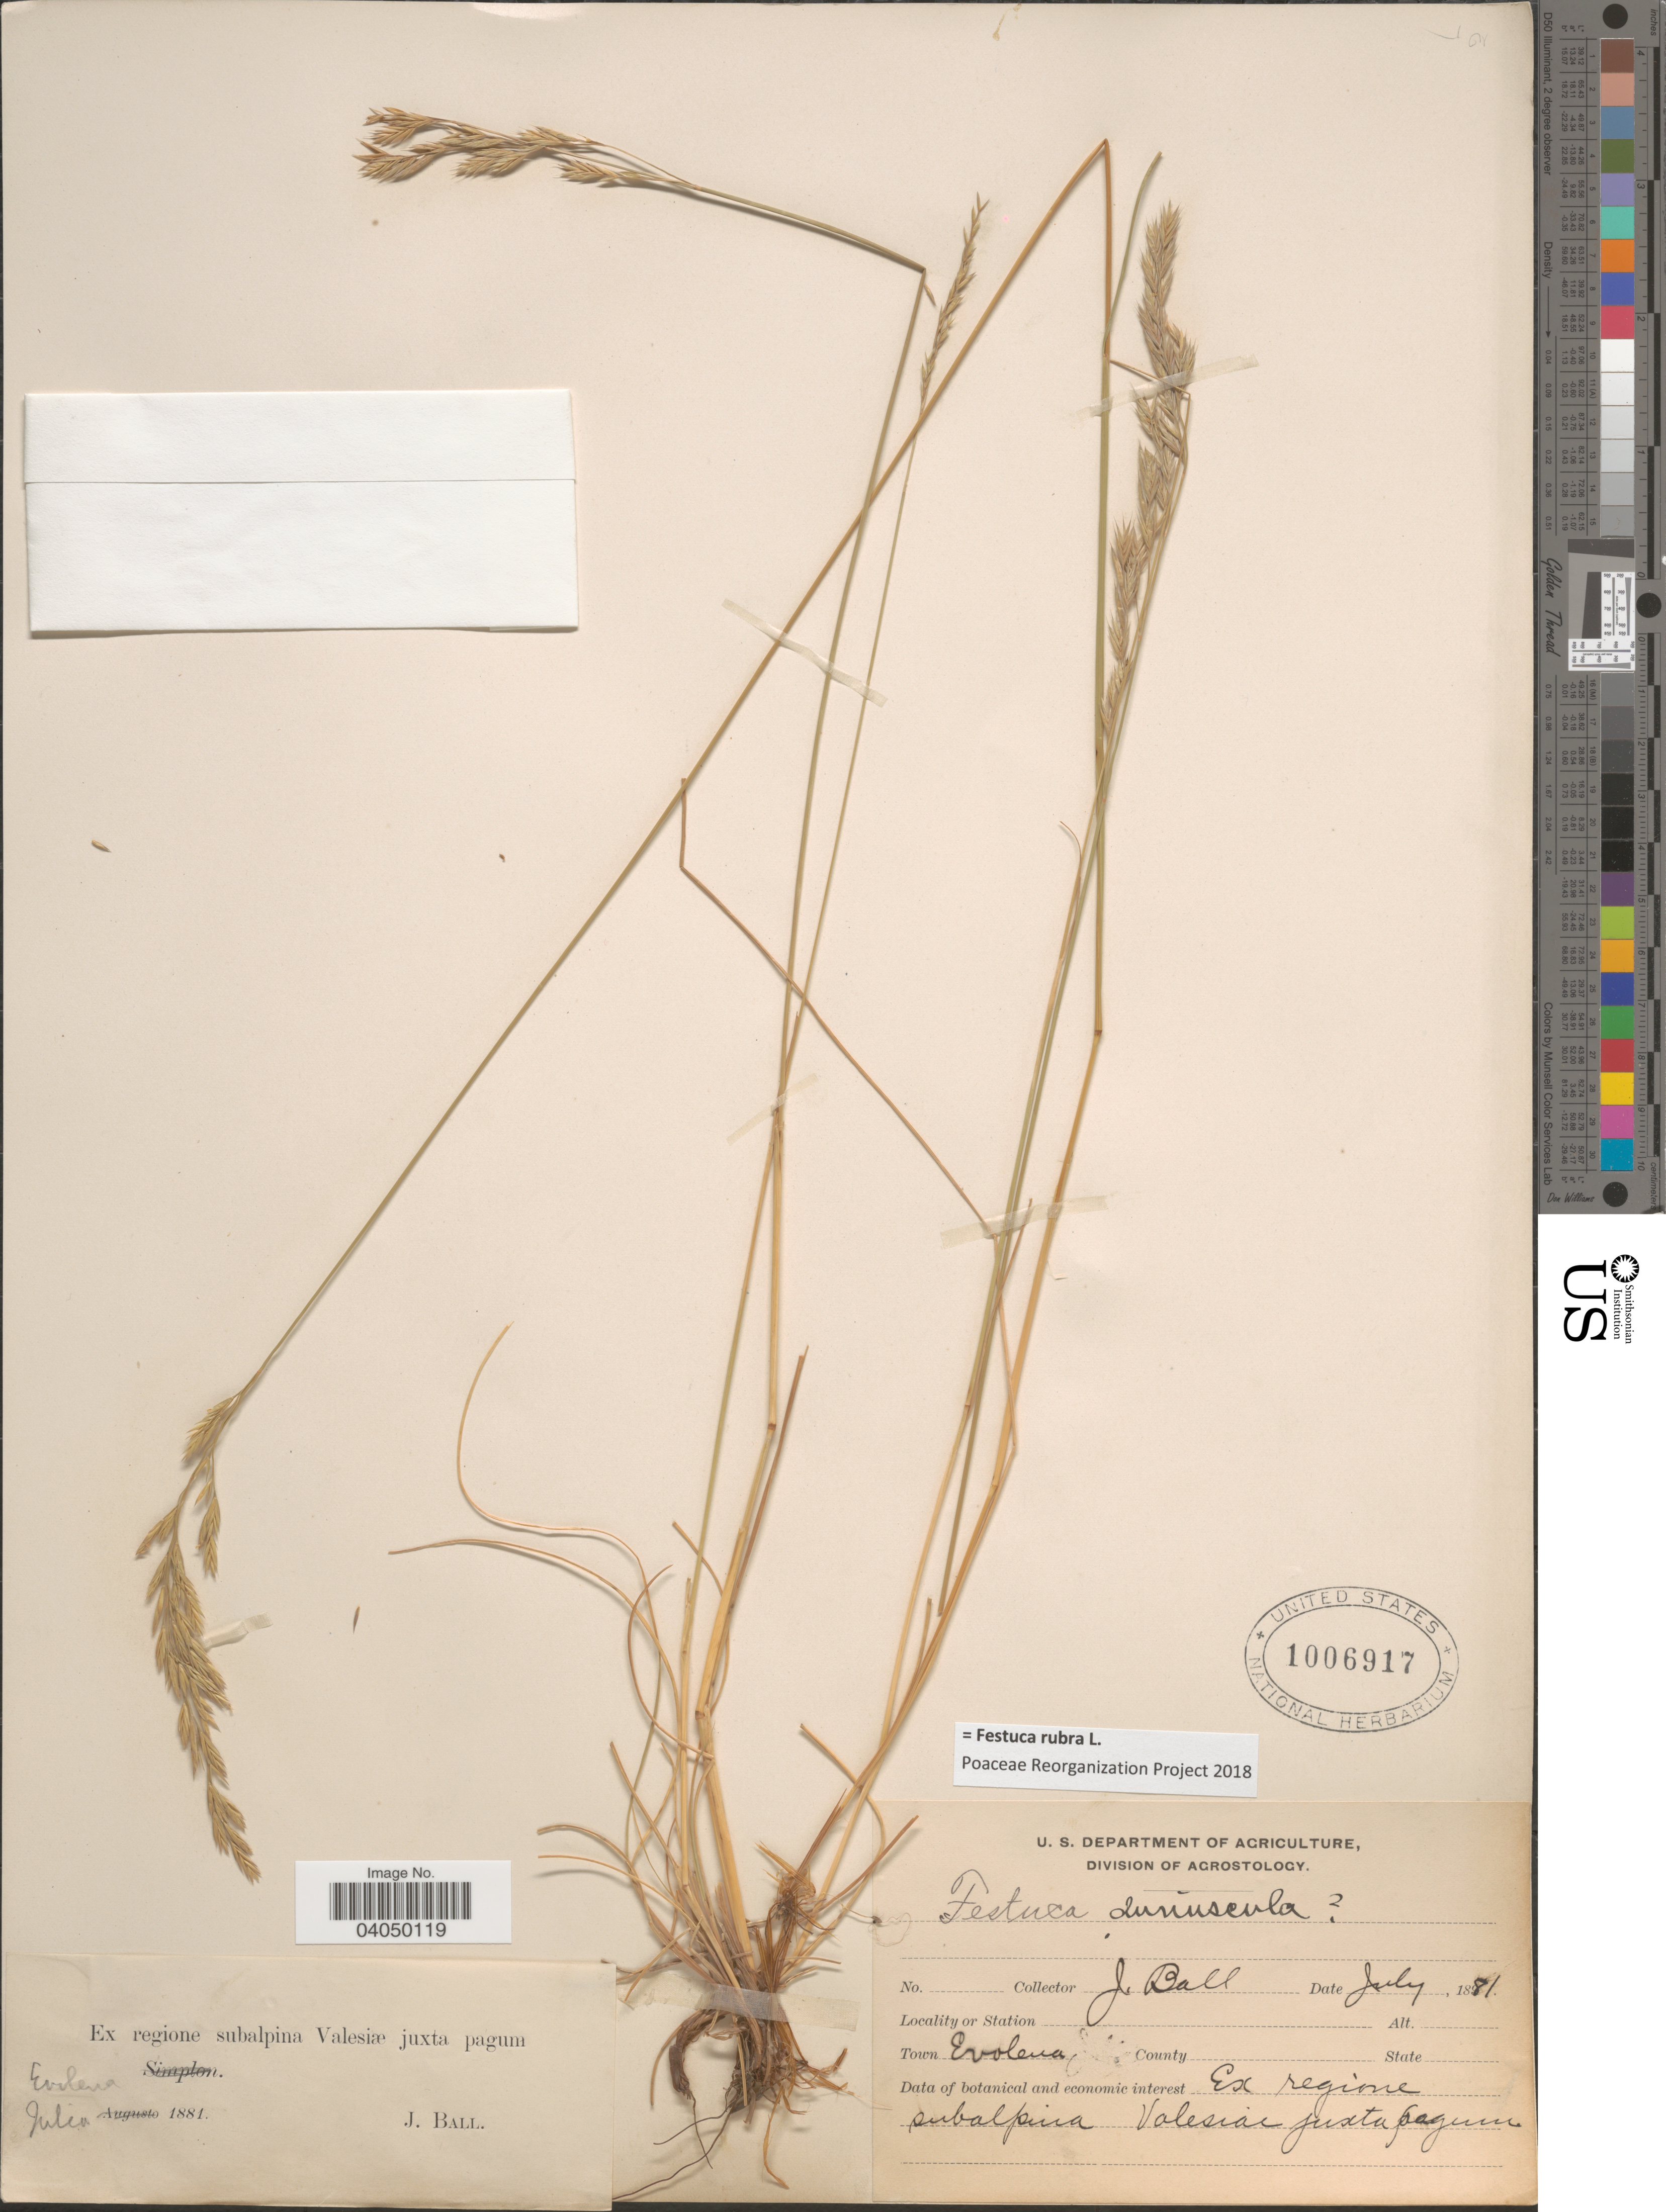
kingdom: Plantae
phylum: Tracheophyta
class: Liliopsida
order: Poales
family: Poaceae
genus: Festuca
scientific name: Festuca rubra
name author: L.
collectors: J. Ball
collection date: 1881-07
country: Switzerland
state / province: Valais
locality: Ex regione subalpina Valesiæ juxta pagum. Town Evolena.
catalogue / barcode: US 1006917